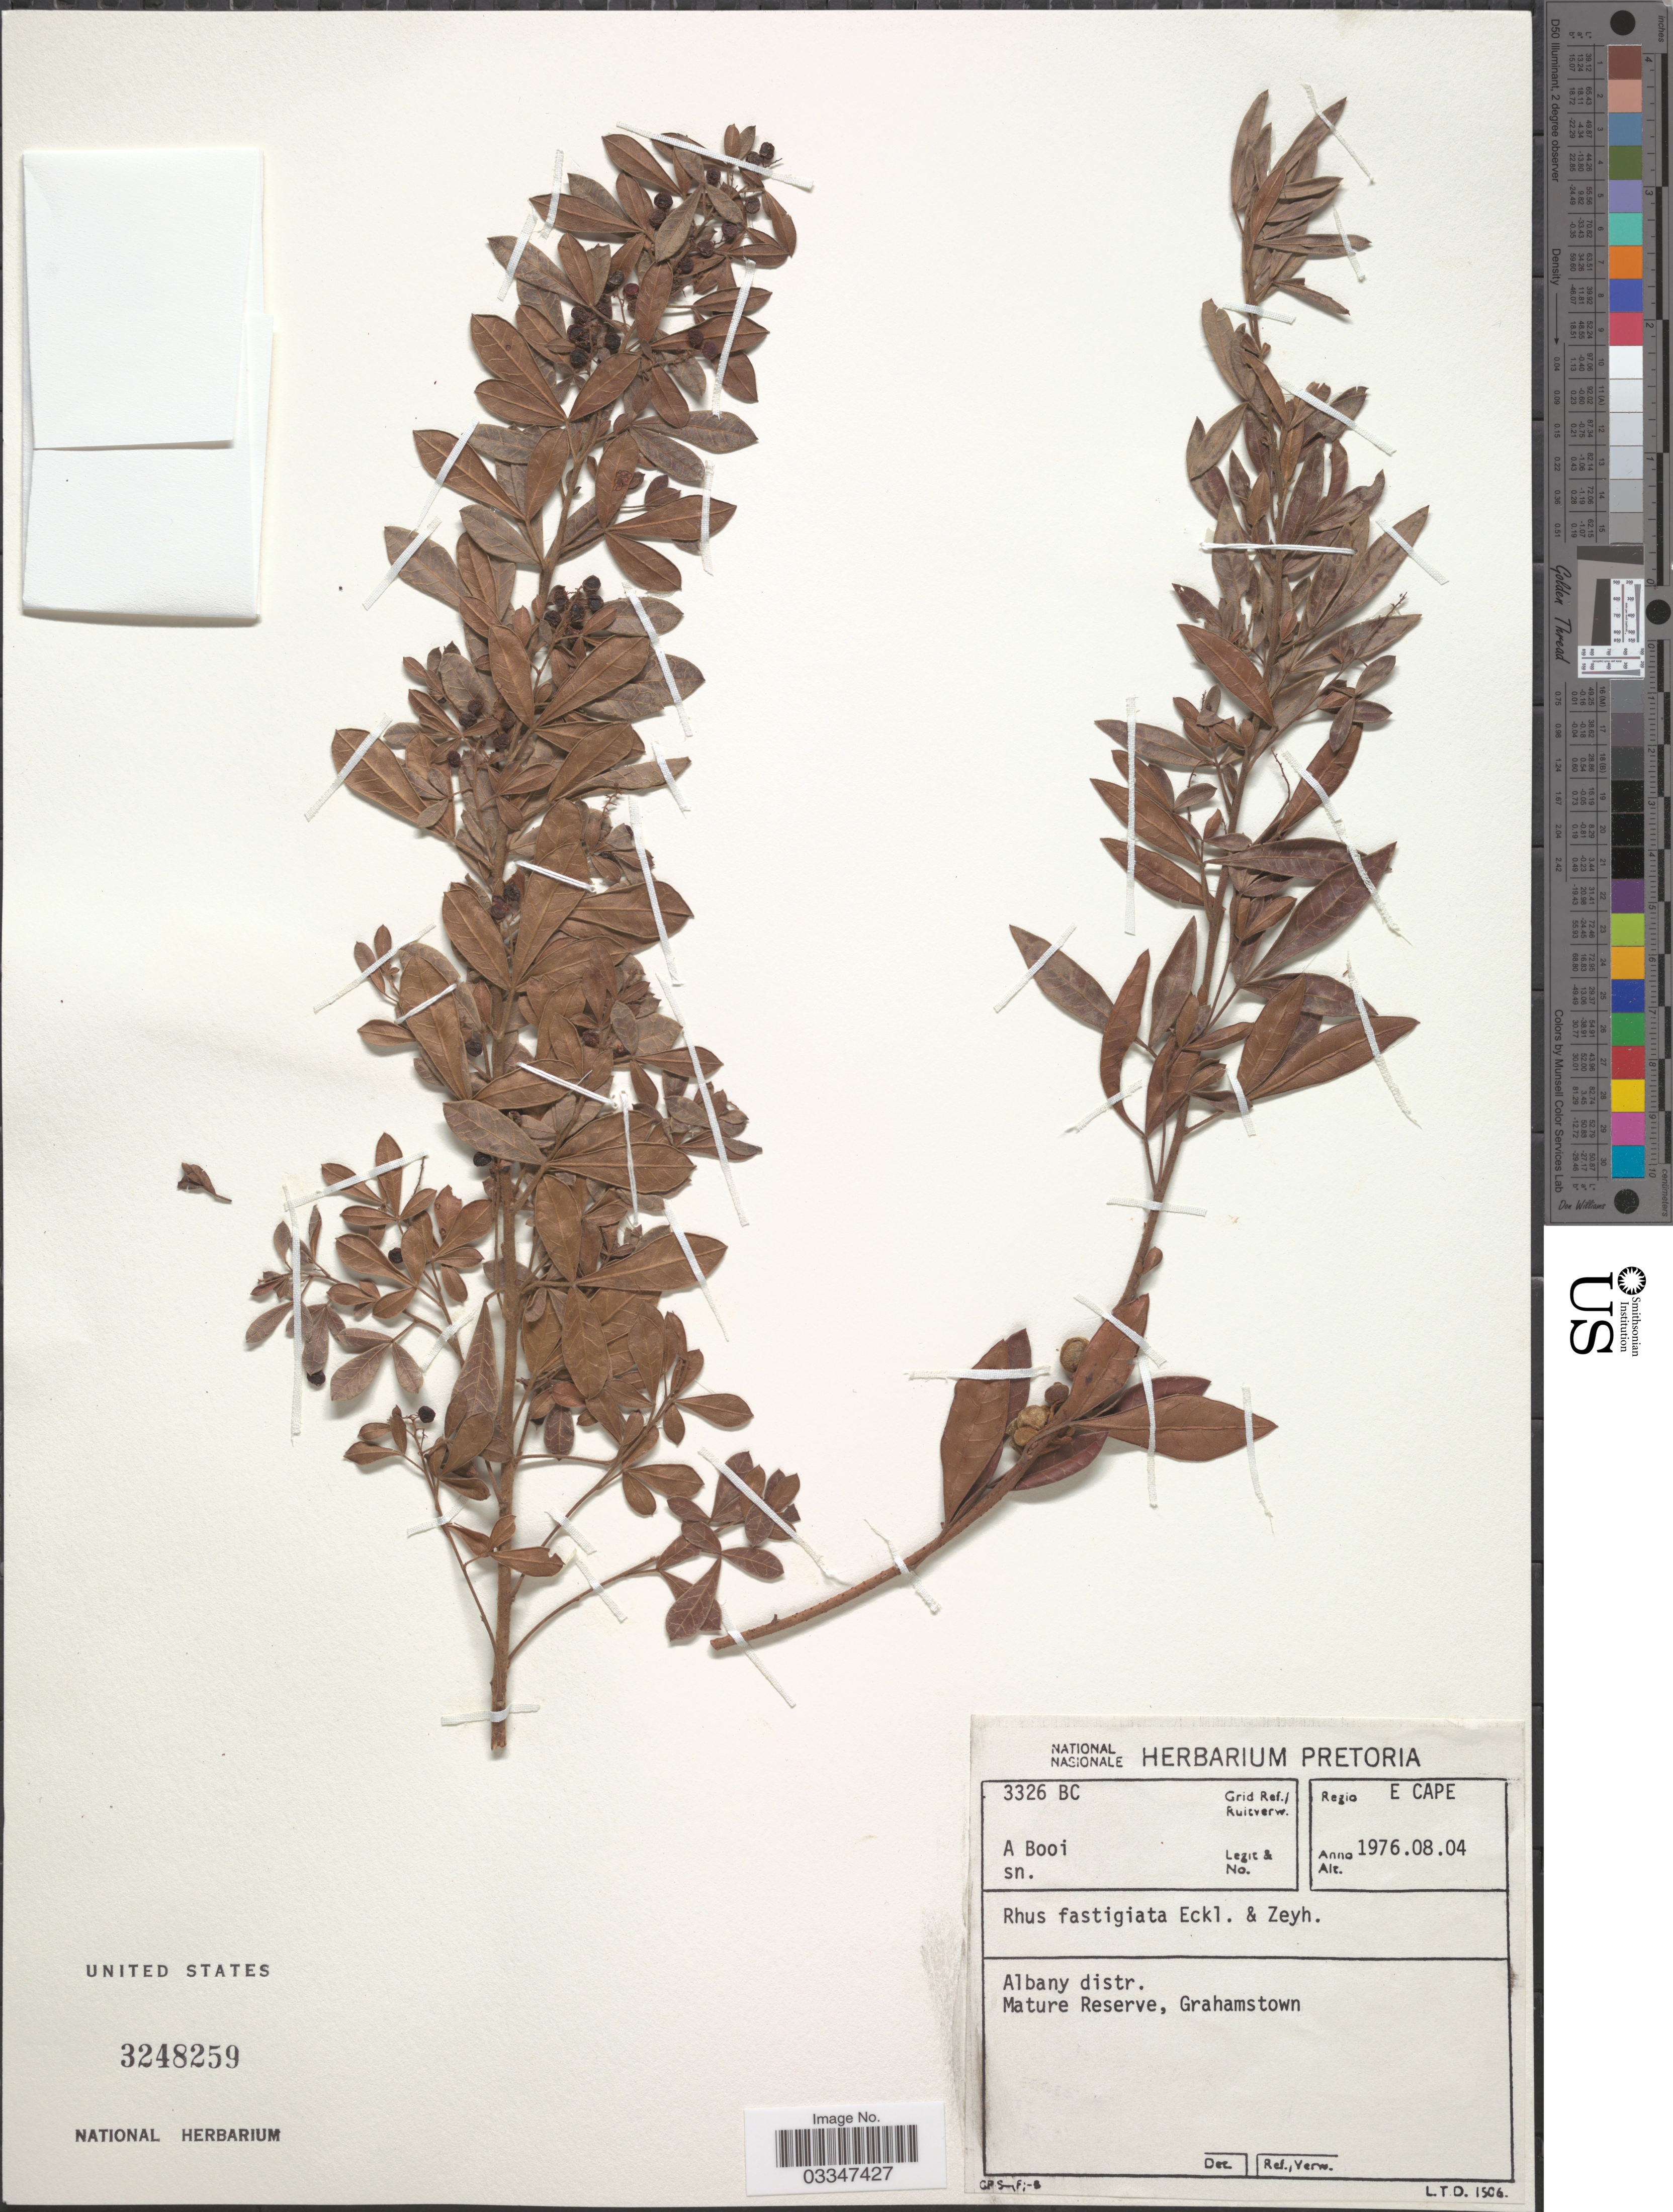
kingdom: Plantae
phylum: Tracheophyta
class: Magnoliopsida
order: Sapindales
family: Anacardiaceae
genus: Rhus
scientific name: Rhus fastigiata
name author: Eckl. & Zeyh.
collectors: A. Booi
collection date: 1976-08-04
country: South Africa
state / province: Eastern Cape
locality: Regio E Cape. Grid Ref./ Ruitverw. 3326 BC. Albany distr. Mature Reserve, Grahamstown.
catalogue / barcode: US 3248259